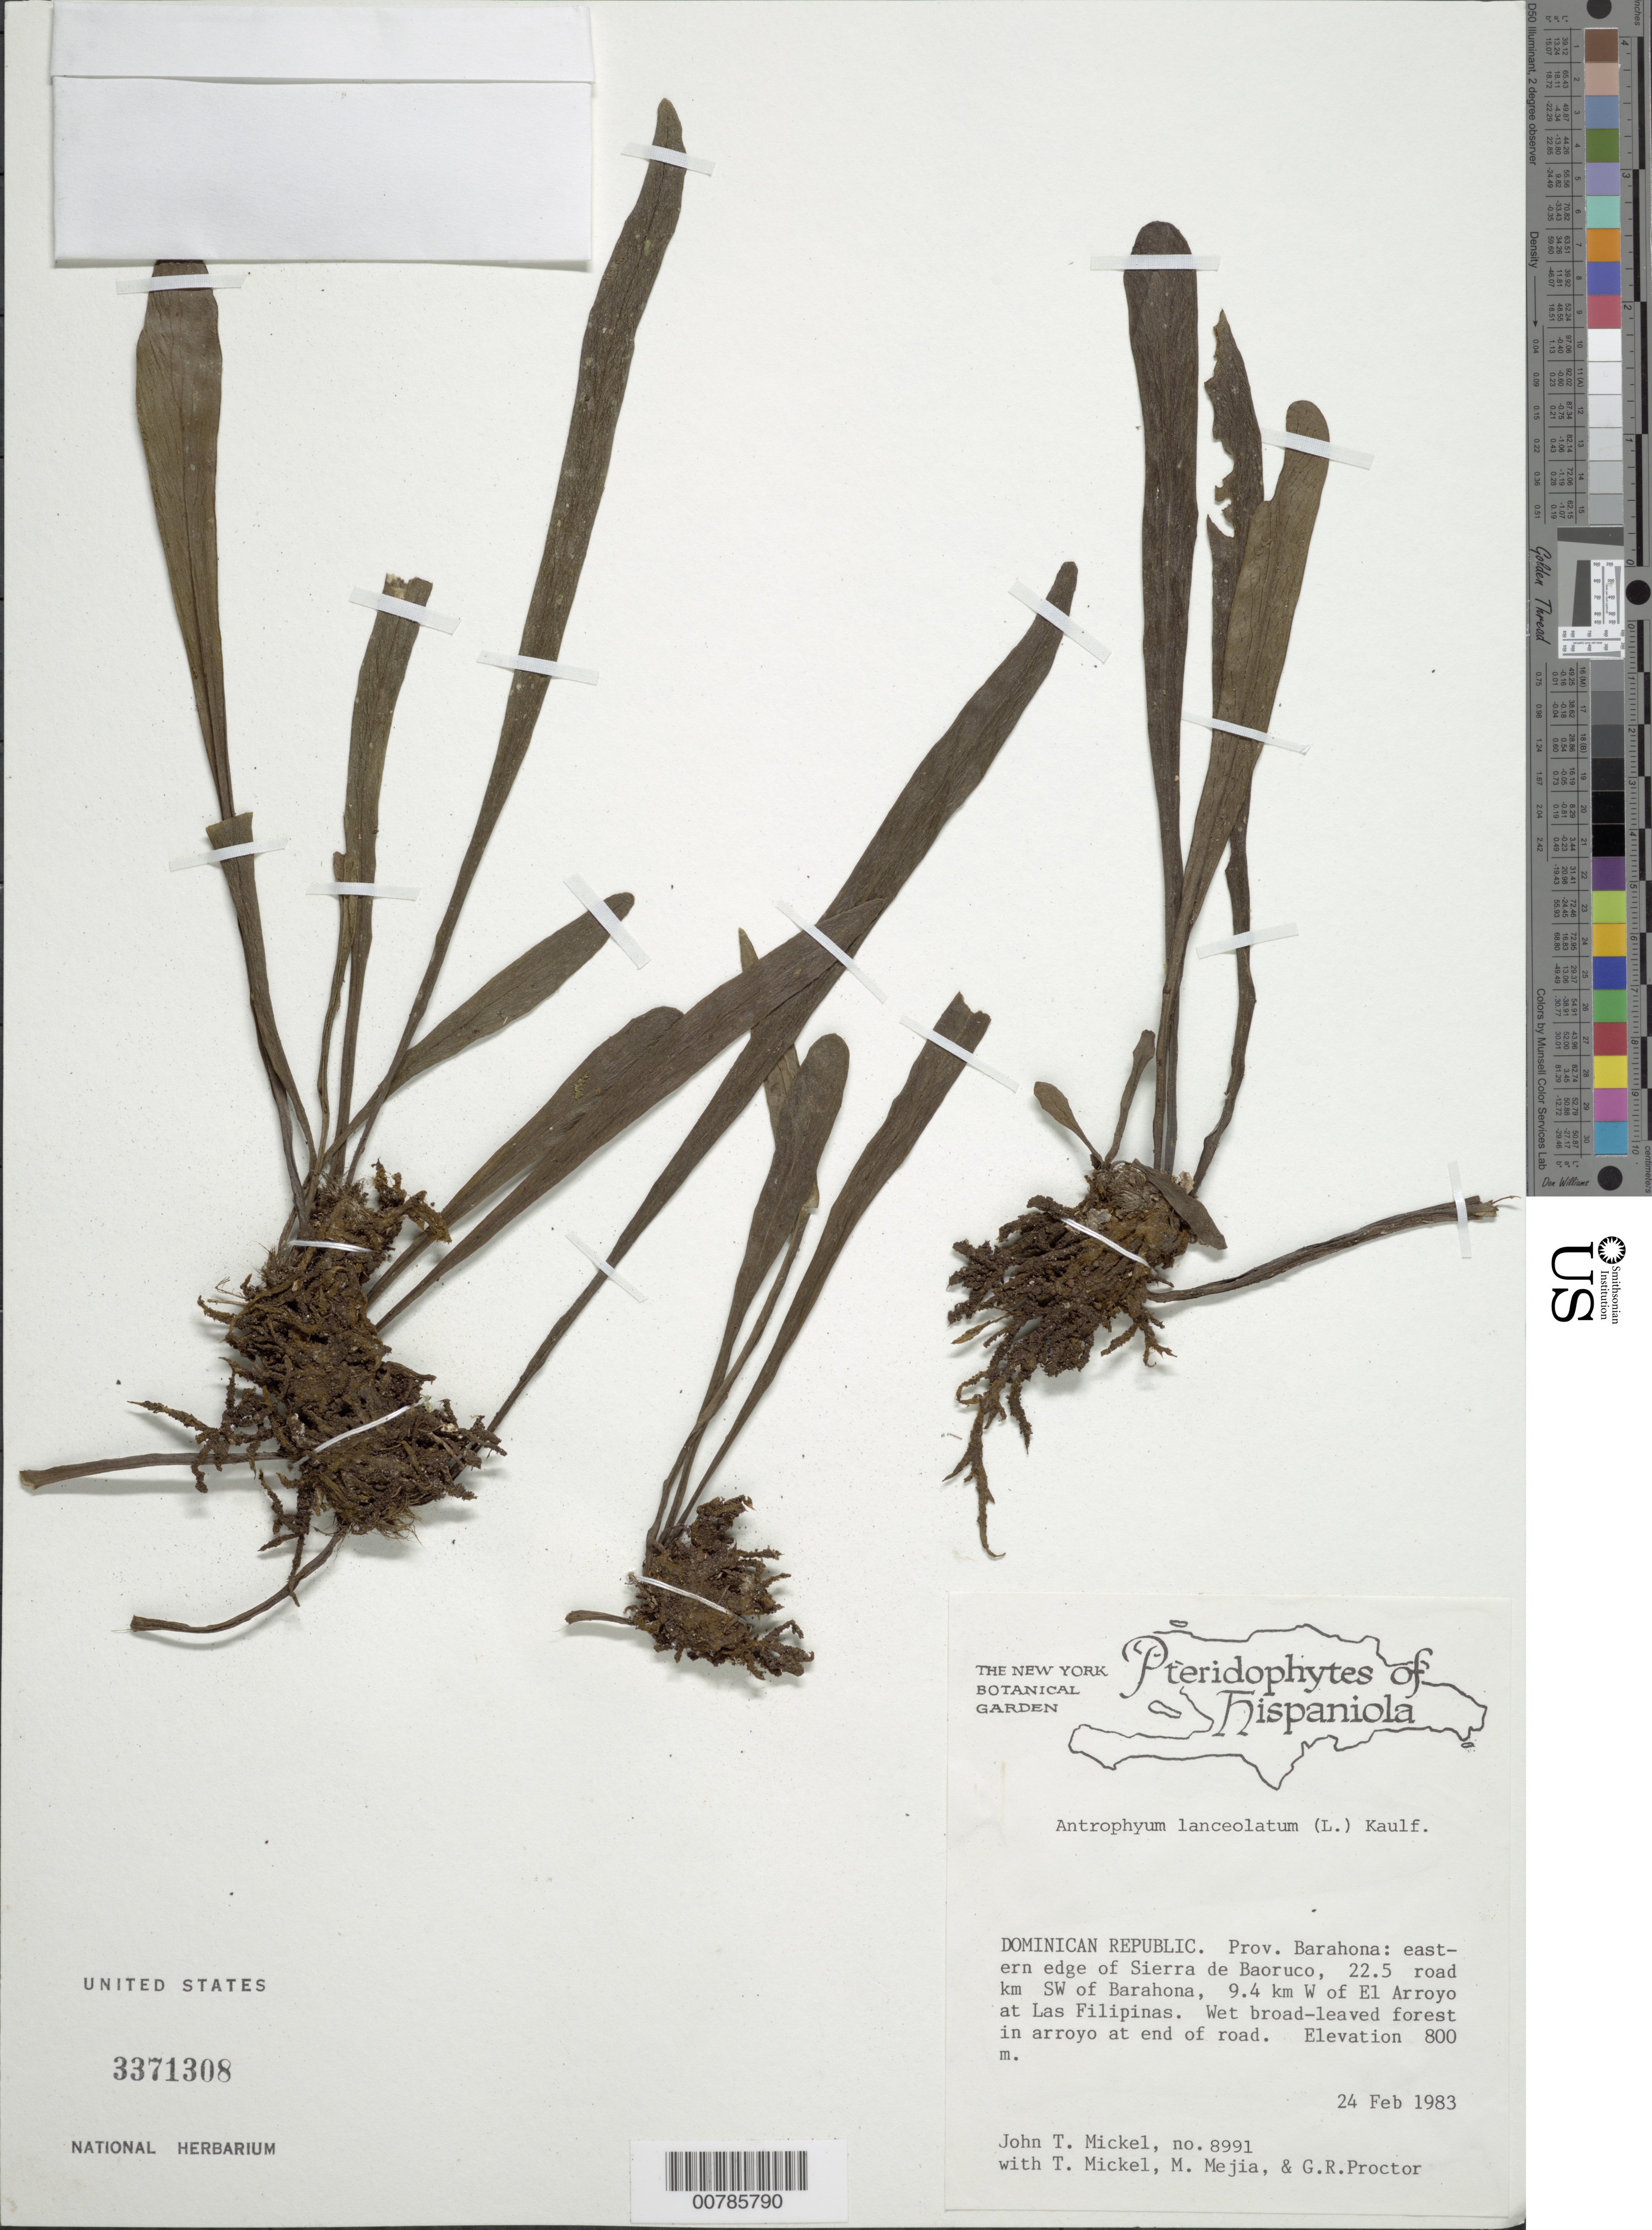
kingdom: Plantae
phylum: Tracheophyta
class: Polypodiopsida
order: Polypodiales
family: Pteridaceae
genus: Polytaenium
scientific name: Polytaenium lanceolatum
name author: (L.) Desv.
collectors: J. T. Mickel, T. Mickel, M. Mejia & G. R. Proctor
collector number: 8991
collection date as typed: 24 Feb 1983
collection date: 1983-02-24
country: Dominican Republic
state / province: Barahona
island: Hispaniola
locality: Sierra de Baoruco, eastern edge, 22.5 road km SW of Barahona, 9.4 km W of El Arroyo at Las Filipinas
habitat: Wet broad-leaved forest in arroyo at end of road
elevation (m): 800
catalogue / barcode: US 3371308